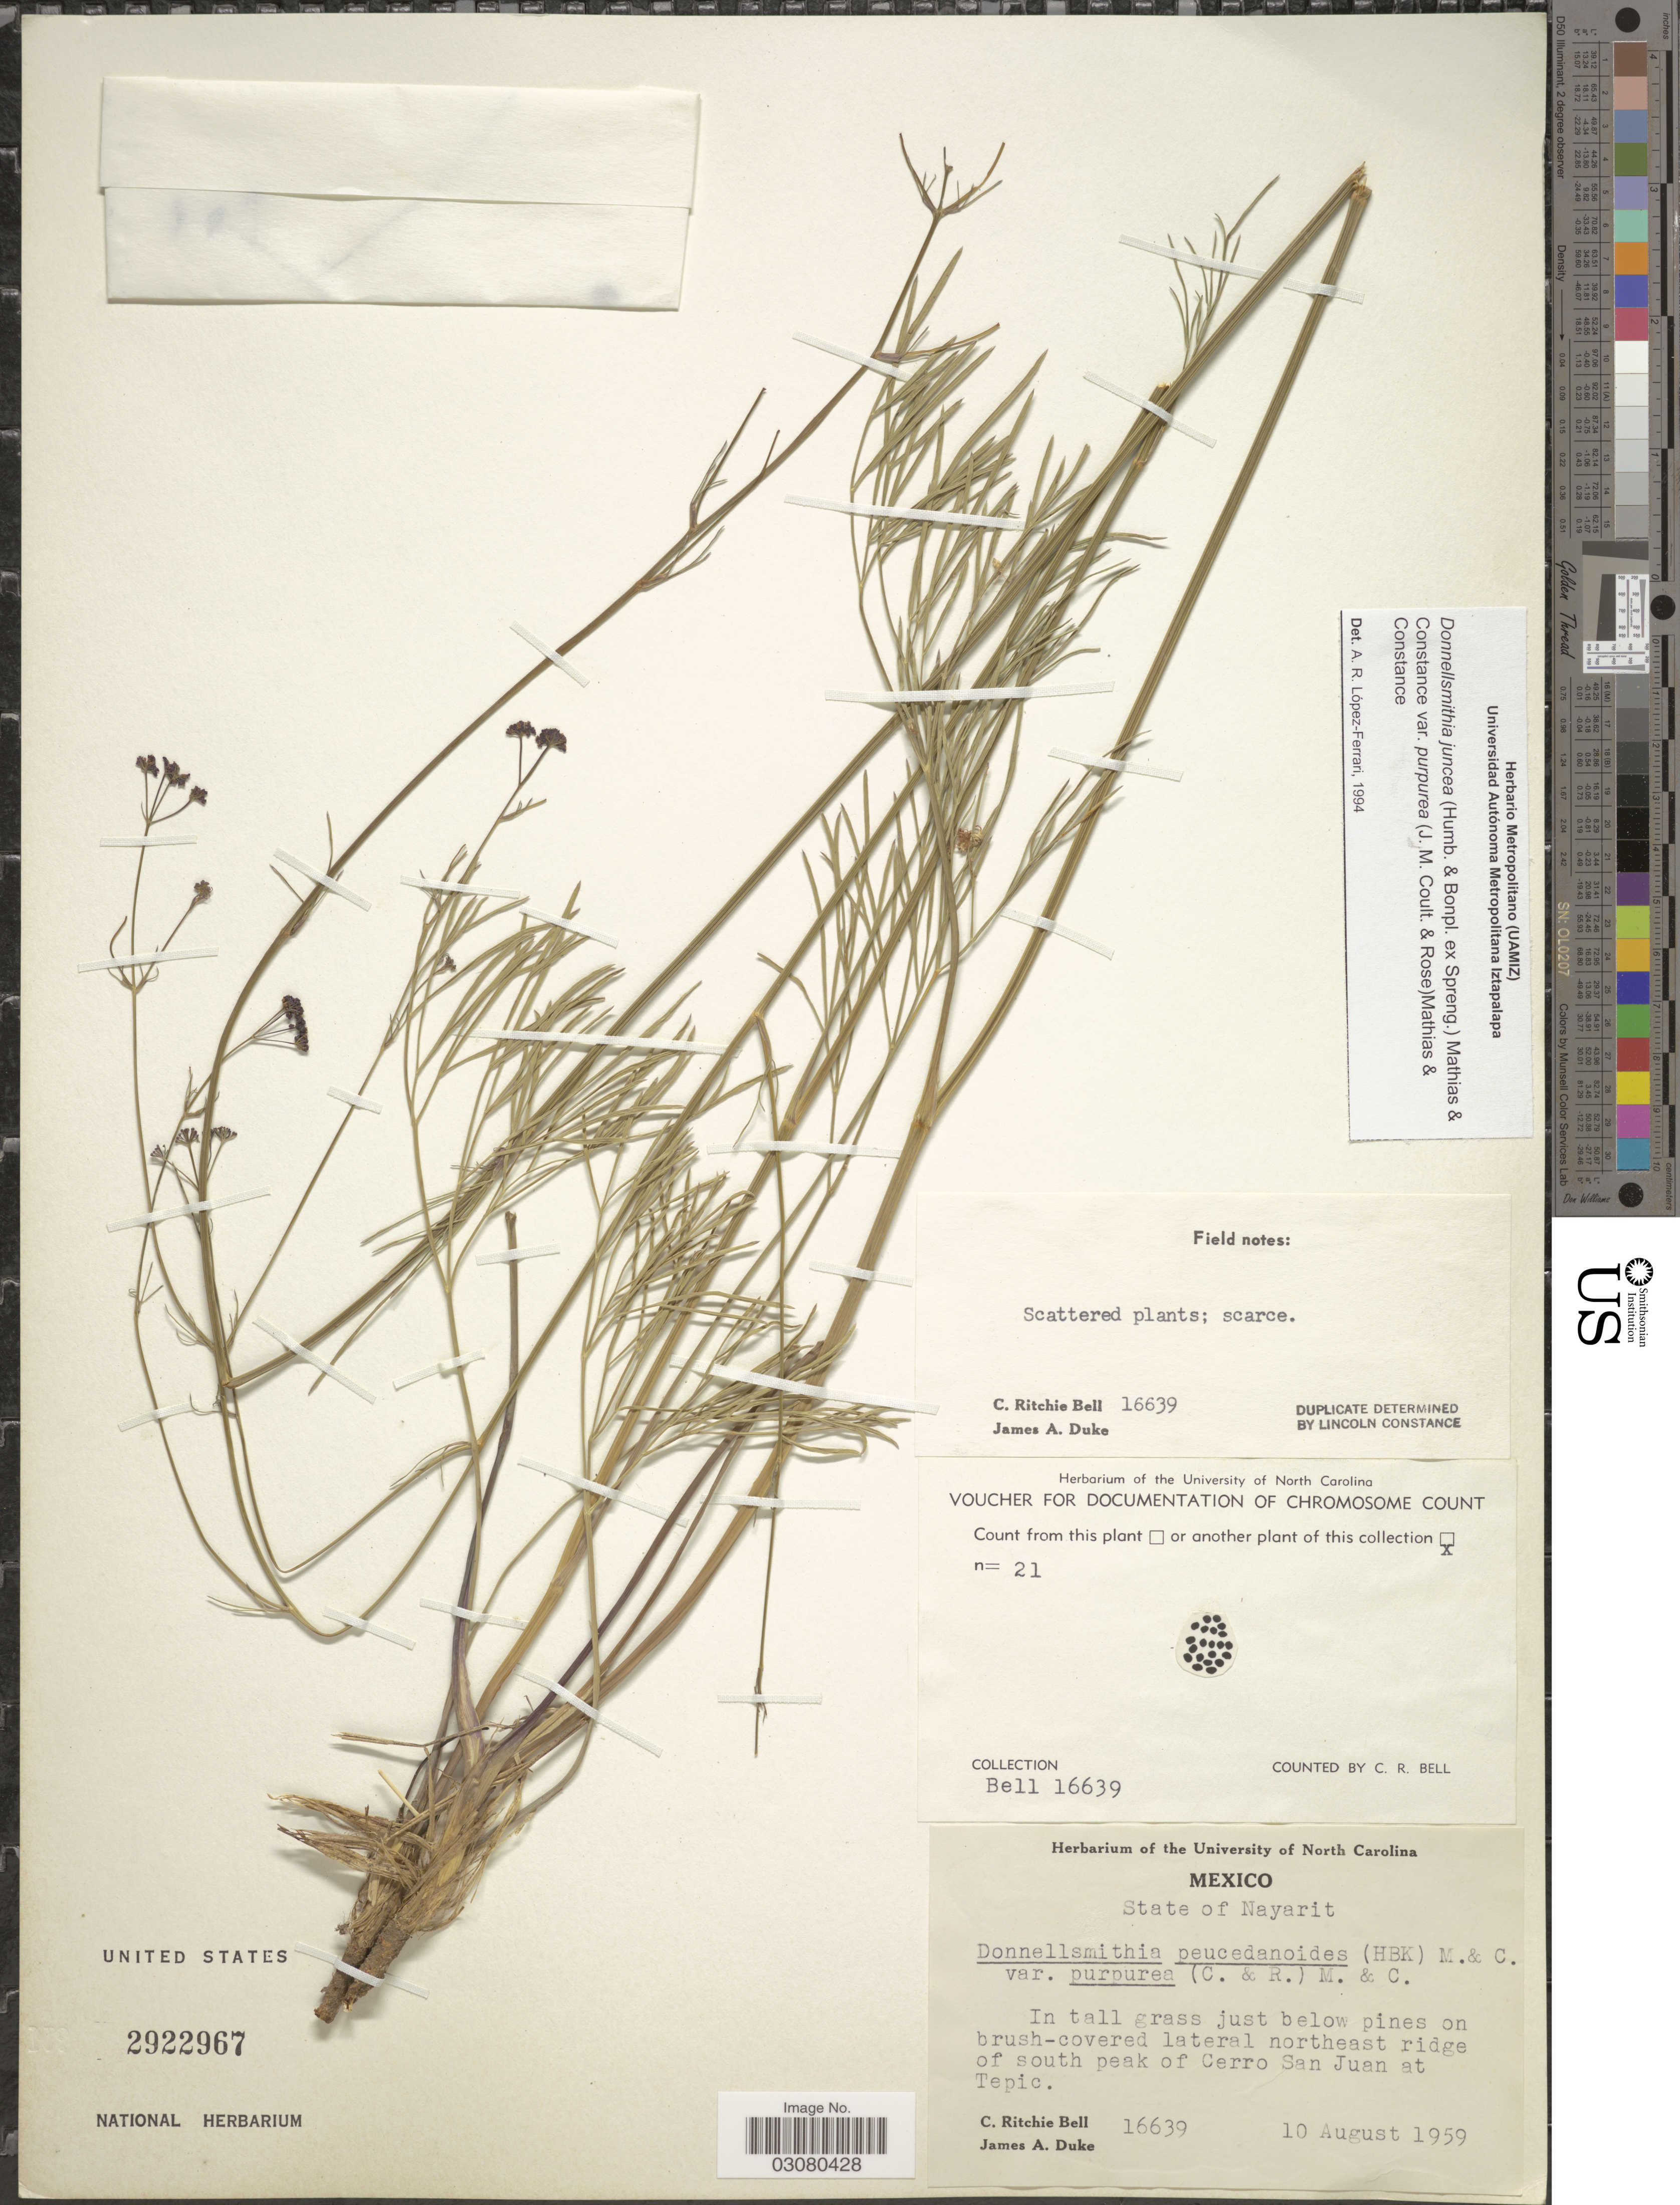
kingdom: Plantae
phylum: Tracheophyta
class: Magnoliopsida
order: Apiales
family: Apiaceae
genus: Donnellsmithia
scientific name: Donnellsmithia juncea var. purpurea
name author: (J.M. Coult. & Rose) Mathias & Constance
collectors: C. R. Bell & J. A. Duke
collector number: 16639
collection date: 1959-08-10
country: Mexico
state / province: Nayarit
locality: Lateral northeast ridge of south peak of Cerro San Juan at Tepic.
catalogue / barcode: US 2922967